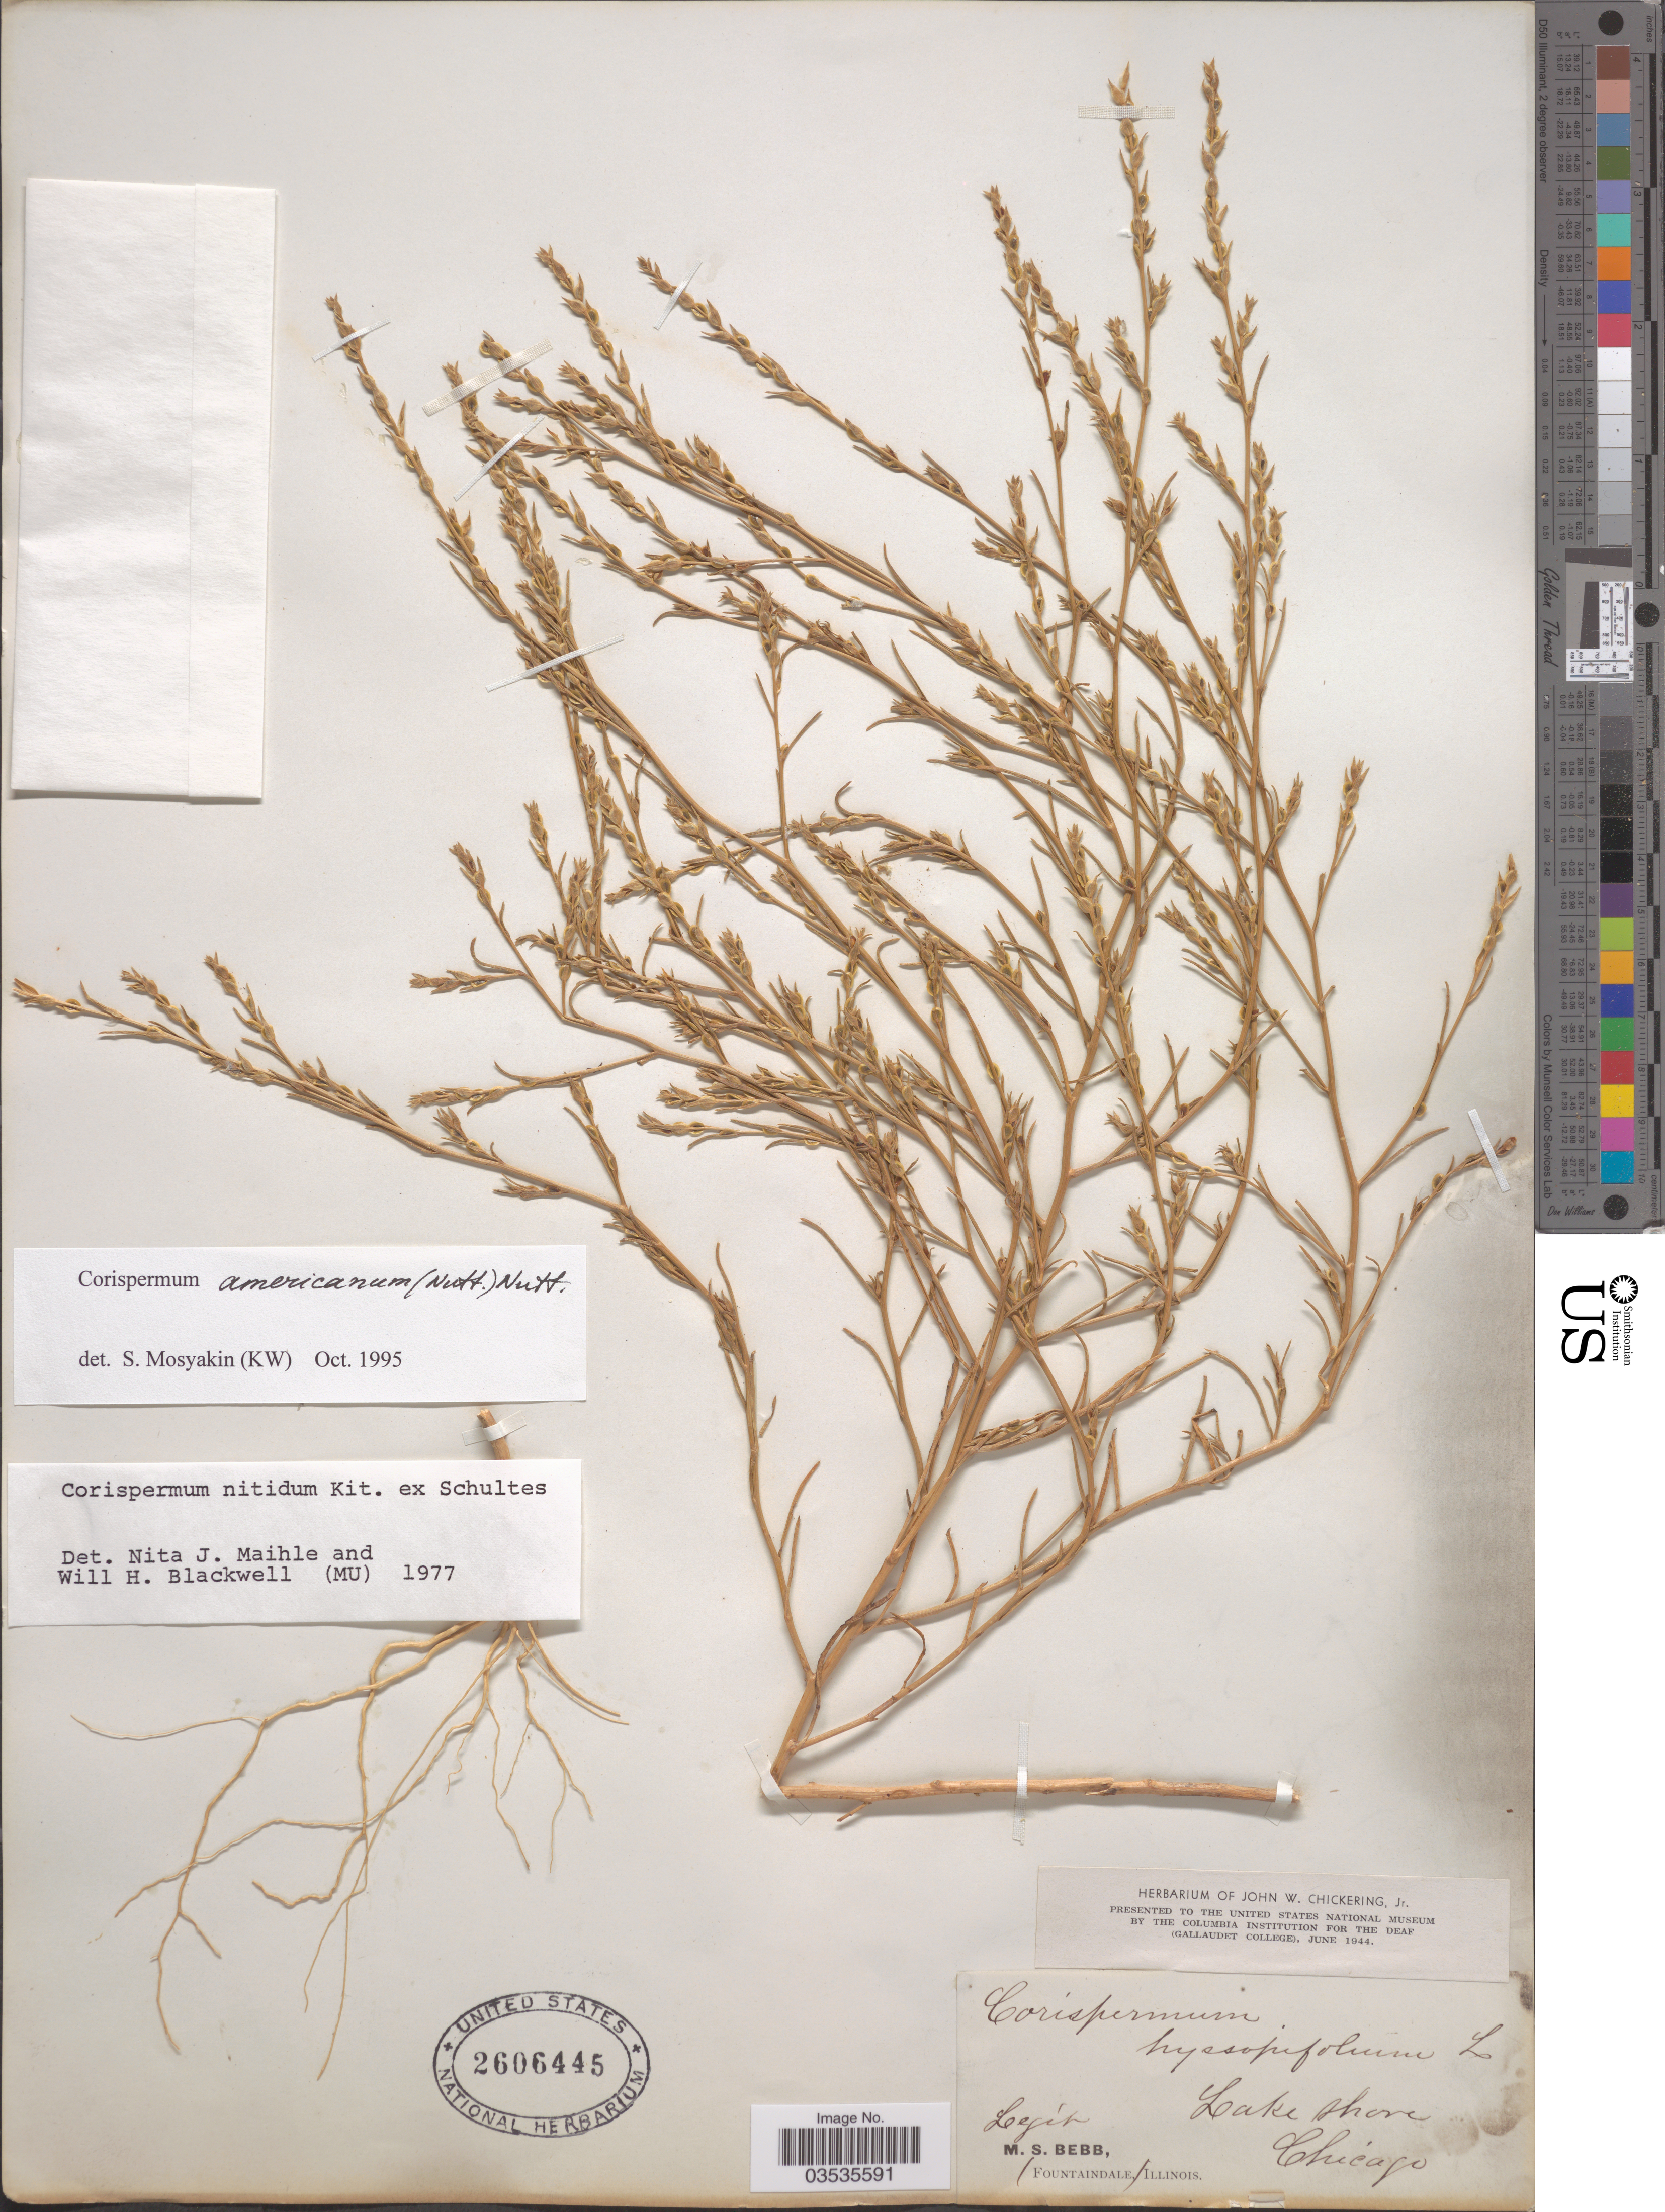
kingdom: Plantae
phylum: Tracheophyta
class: Magnoliopsida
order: Caryophyllales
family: Amaranthaceae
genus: Corispermum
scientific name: Corispermum americanum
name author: (Nutt.) Nutt.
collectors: M. Bebb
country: United States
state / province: Illinois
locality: Lake shore. Chicago.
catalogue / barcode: US 2606445